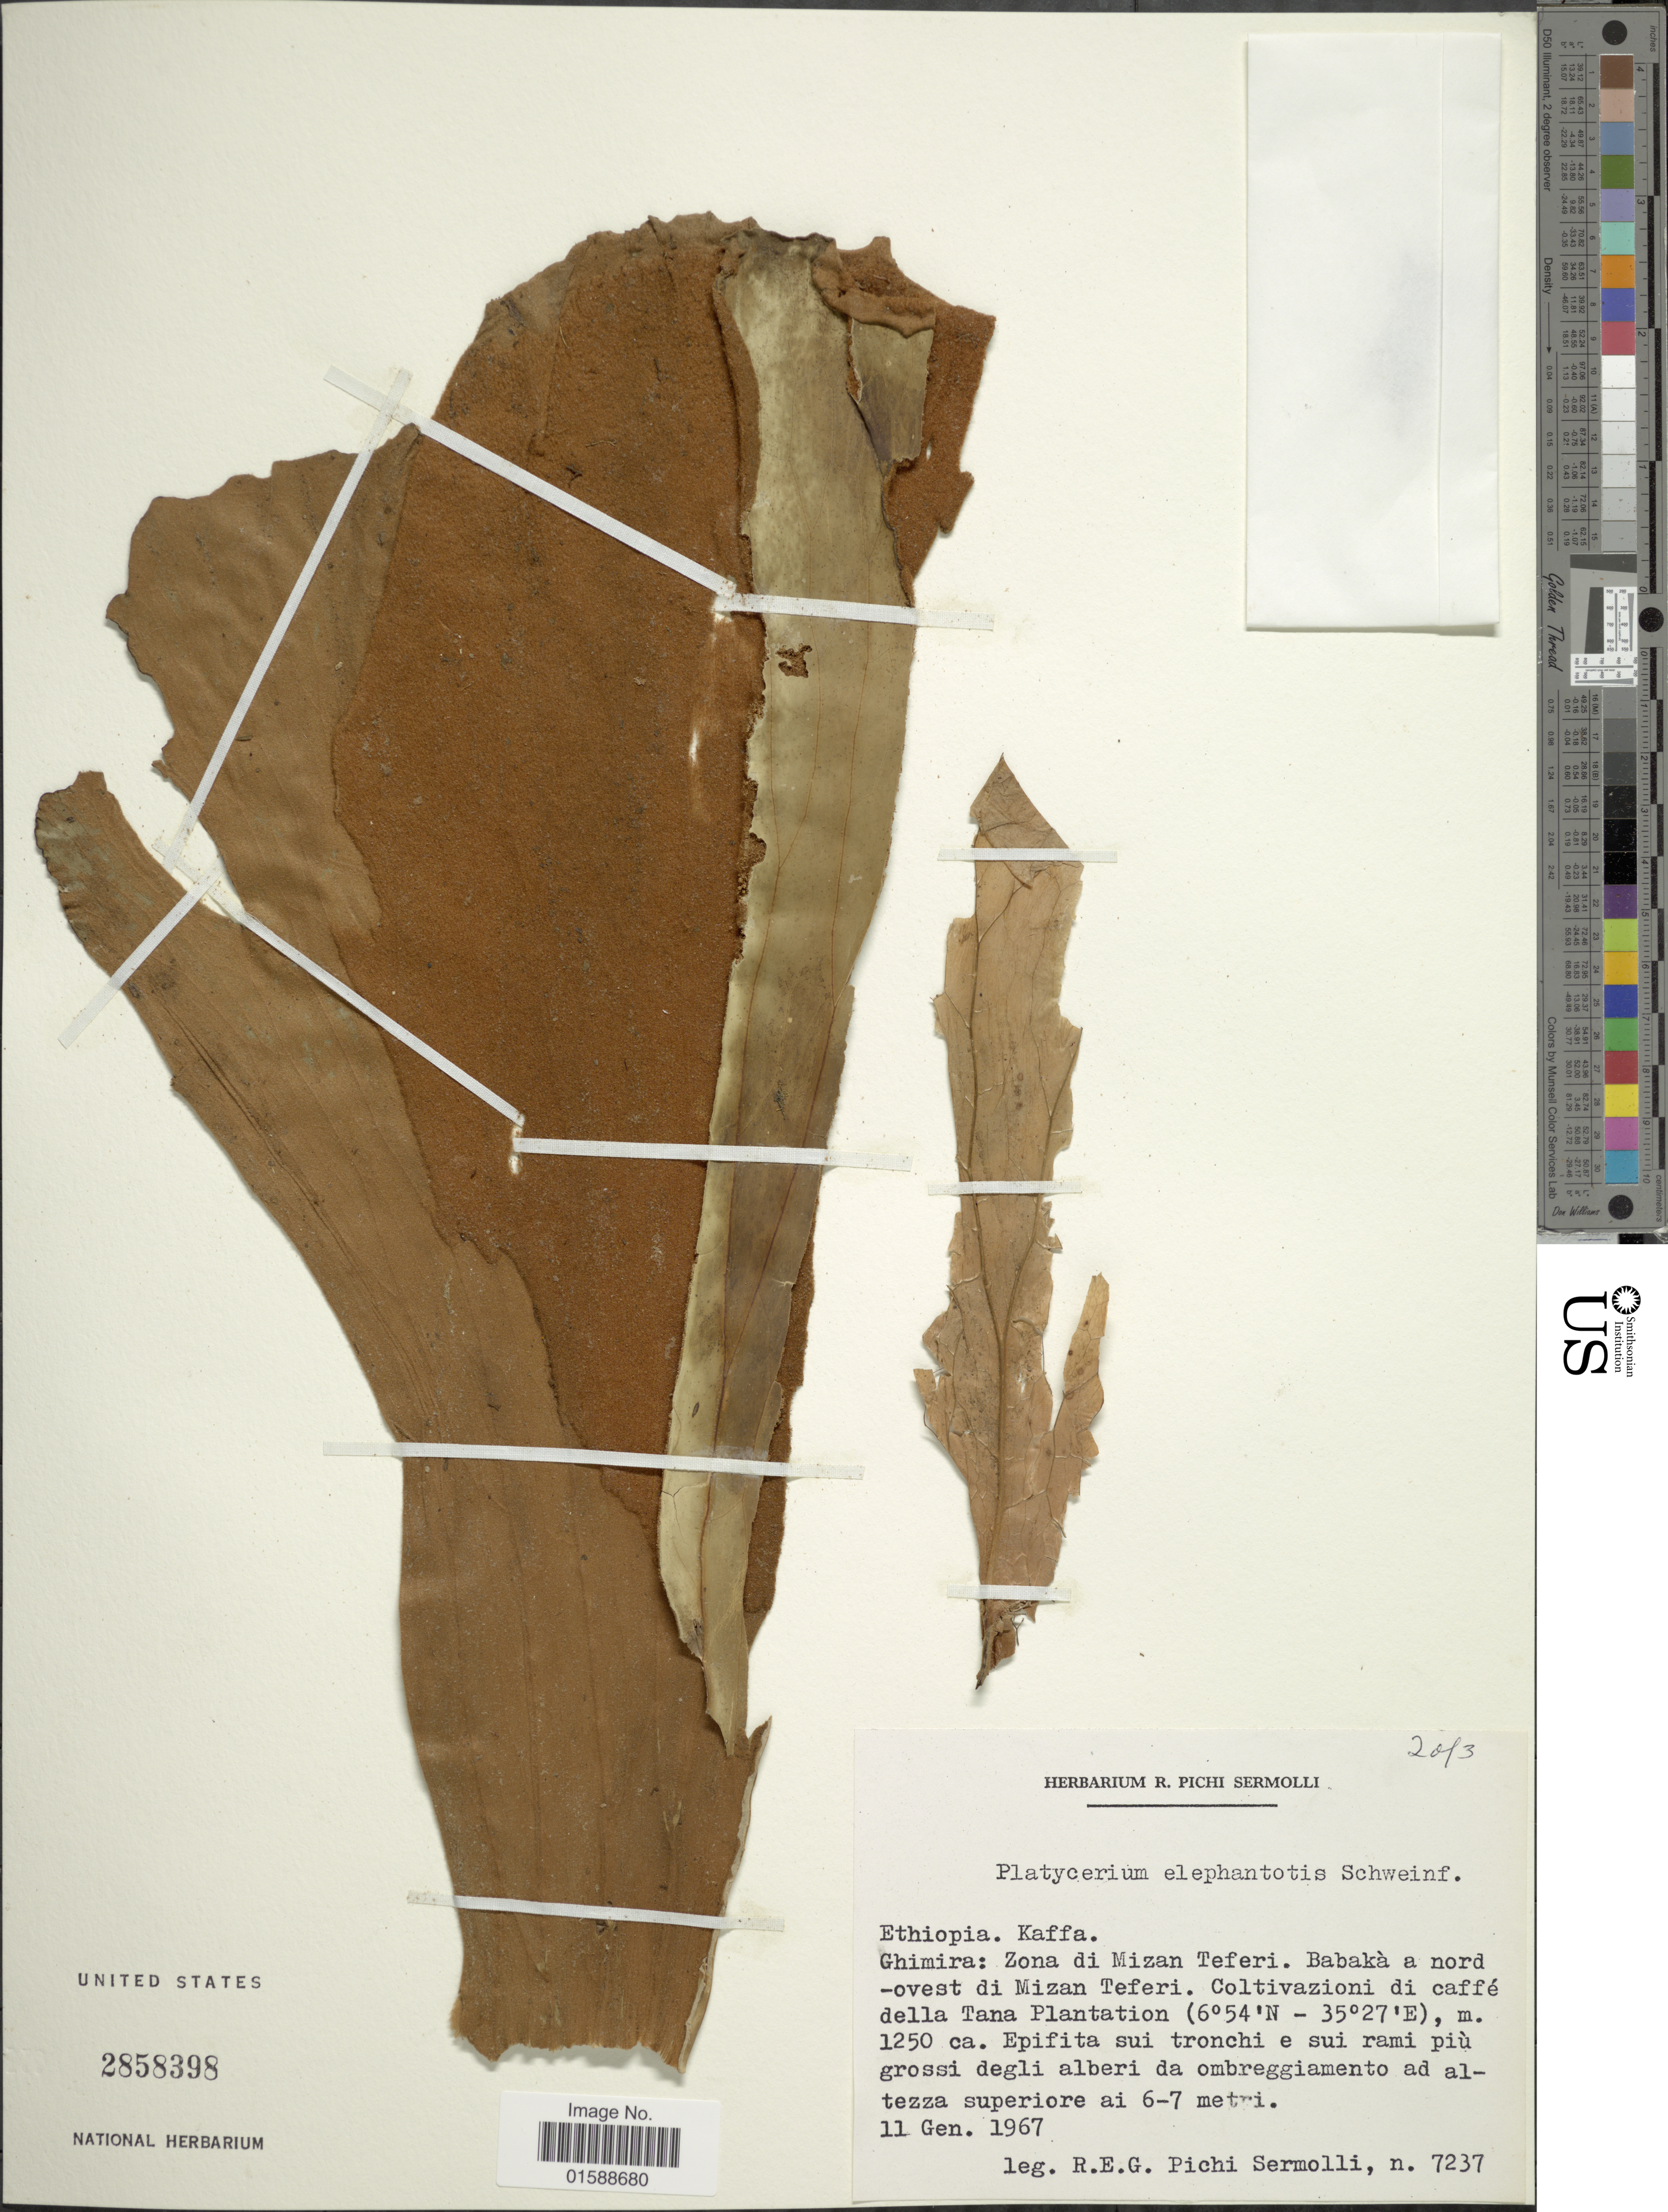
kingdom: Plantae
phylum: Tracheophyta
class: Polypodiopsida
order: Polypodiales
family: Polypodiaceae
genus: Platycerium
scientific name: Platycerium angolense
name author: Welw. ex Baker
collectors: R. E. Pichi-Sermolli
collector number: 7237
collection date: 1967-01-11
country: Ethiopia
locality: Kaffa. Ghimira: Zona di Mizan Teferi. Babakà a nord-ovest di Mizan Teferi. Coltivaxzioni di caffé ella Tana Plantation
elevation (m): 1250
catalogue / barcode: US 2858398